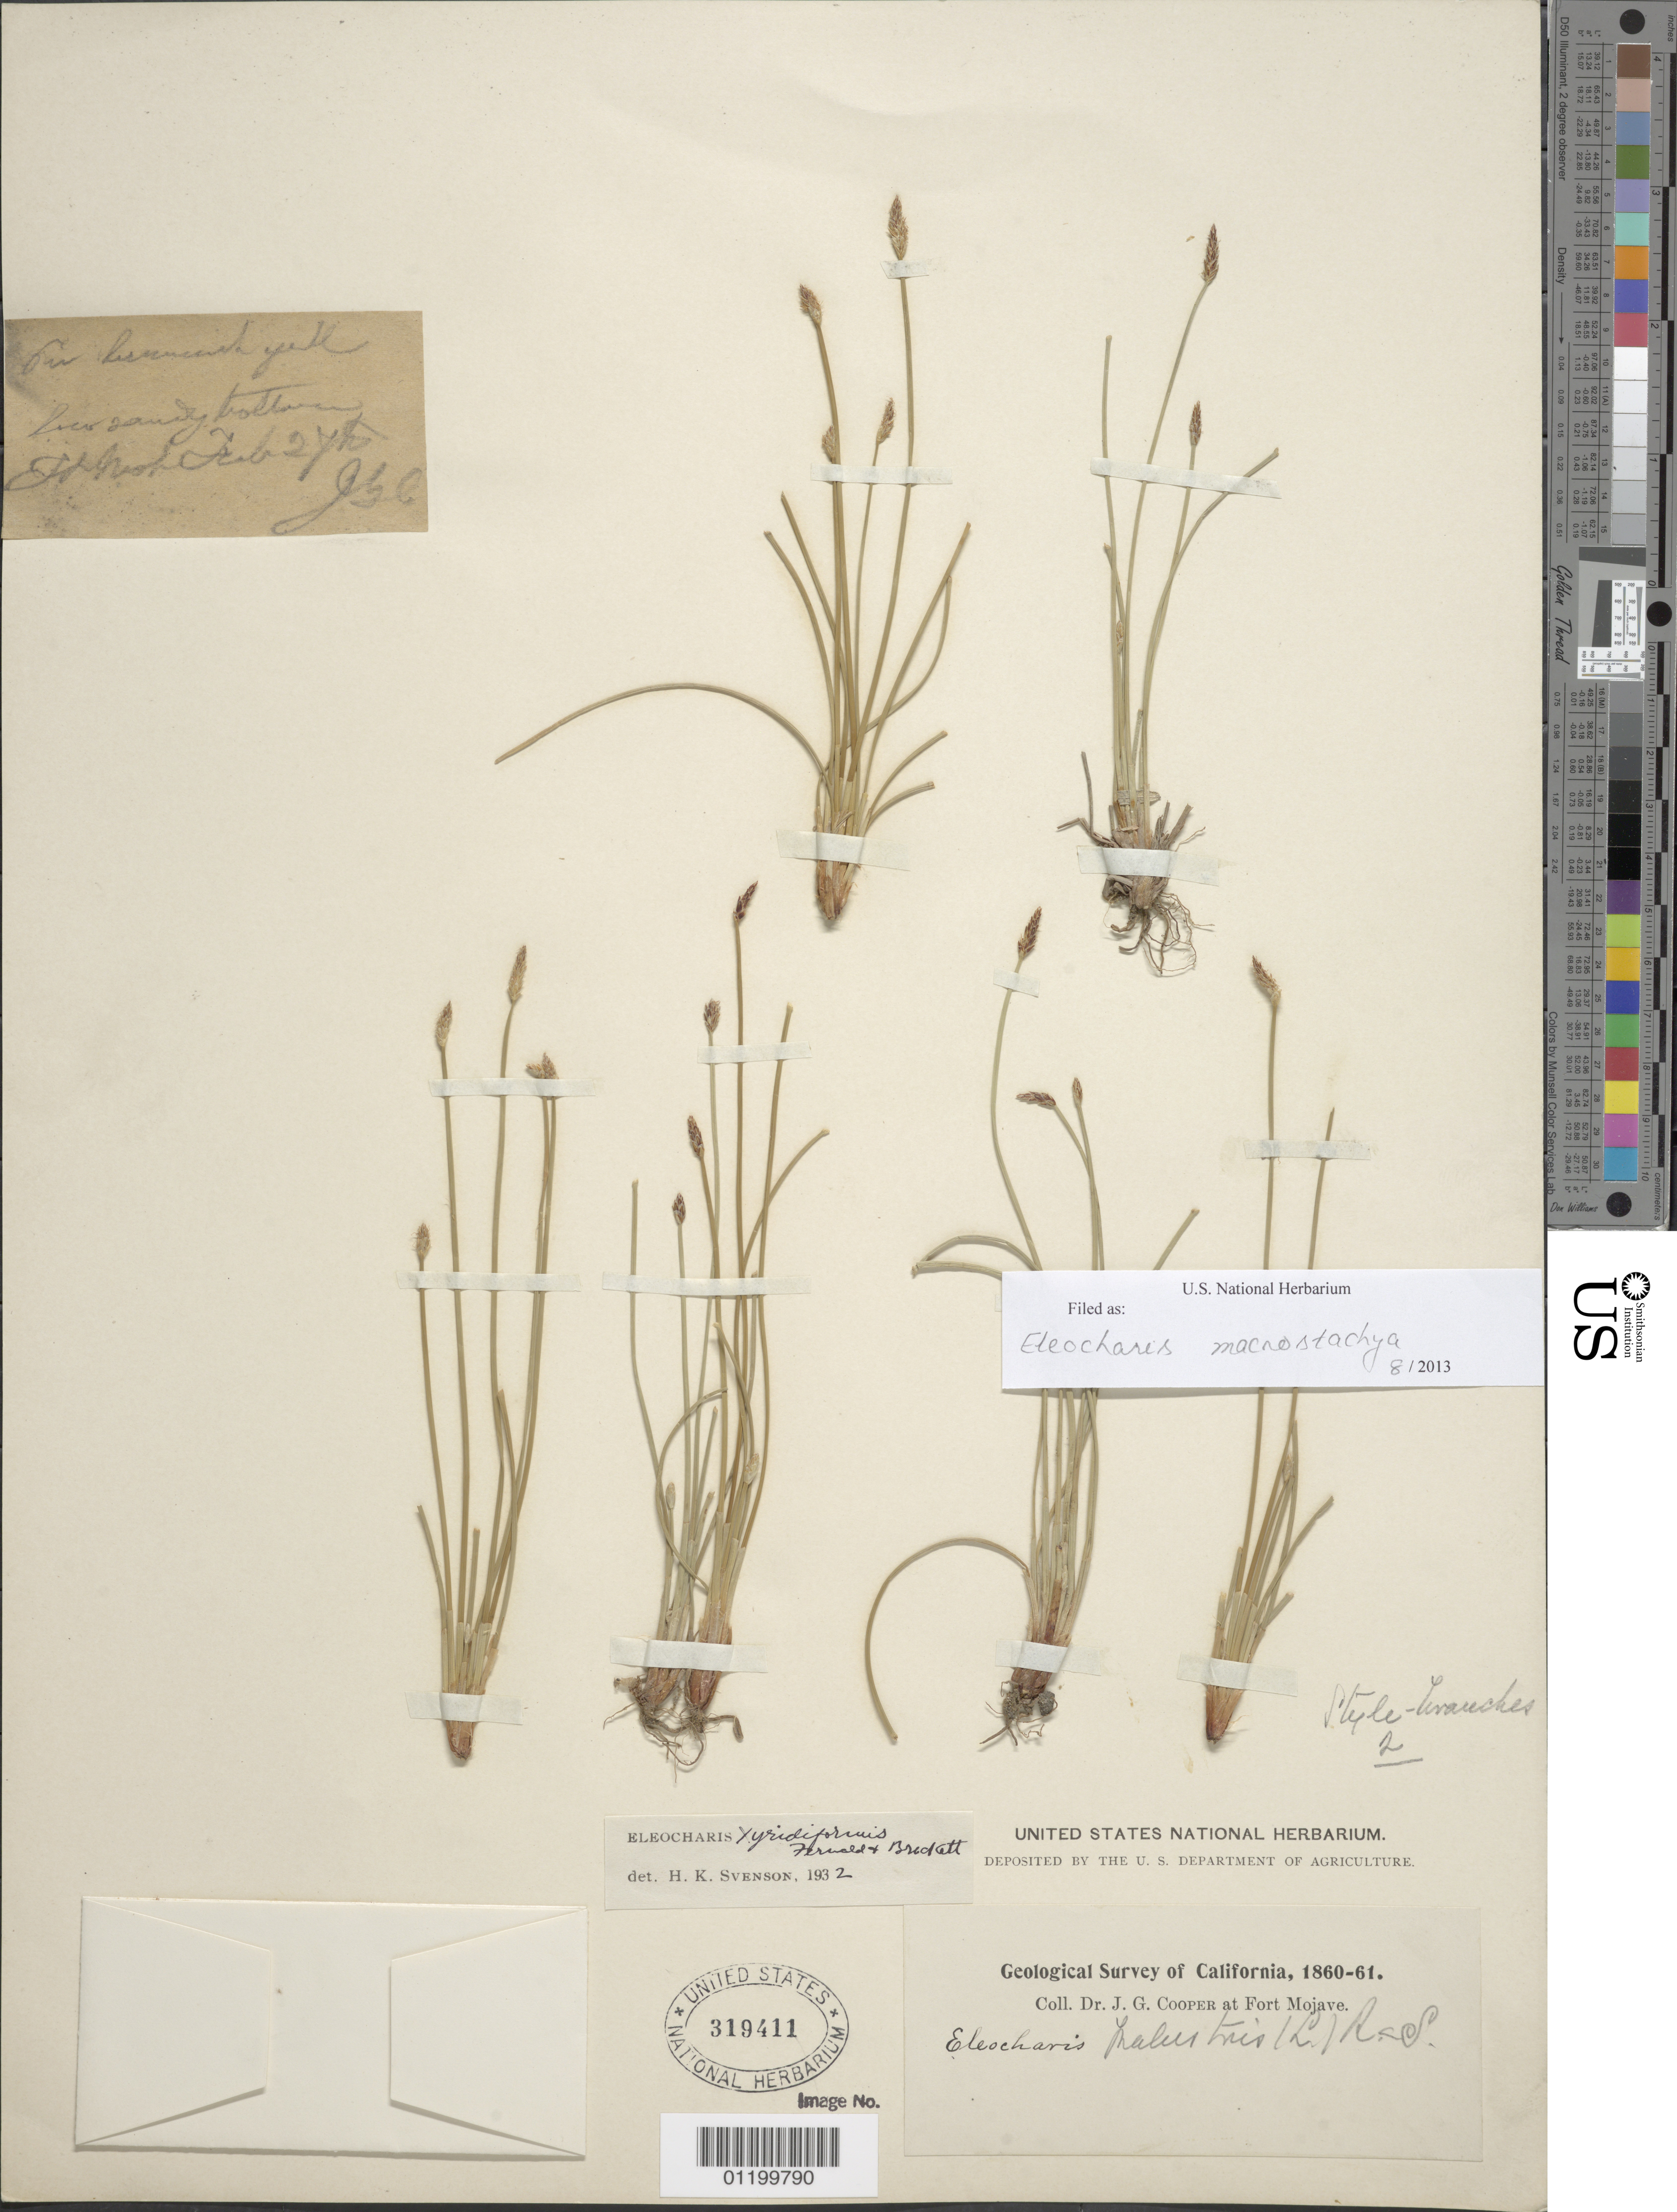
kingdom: Plantae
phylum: Tracheophyta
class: Liliopsida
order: Poales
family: Cyperaceae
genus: Eleocharis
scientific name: Eleocharis macrostachya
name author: Britton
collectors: J. G. Cooper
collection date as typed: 1860 to -- --- 1861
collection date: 1860/1861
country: United States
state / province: California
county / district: San Bernardino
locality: at Fort Mojave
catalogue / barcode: US 319411